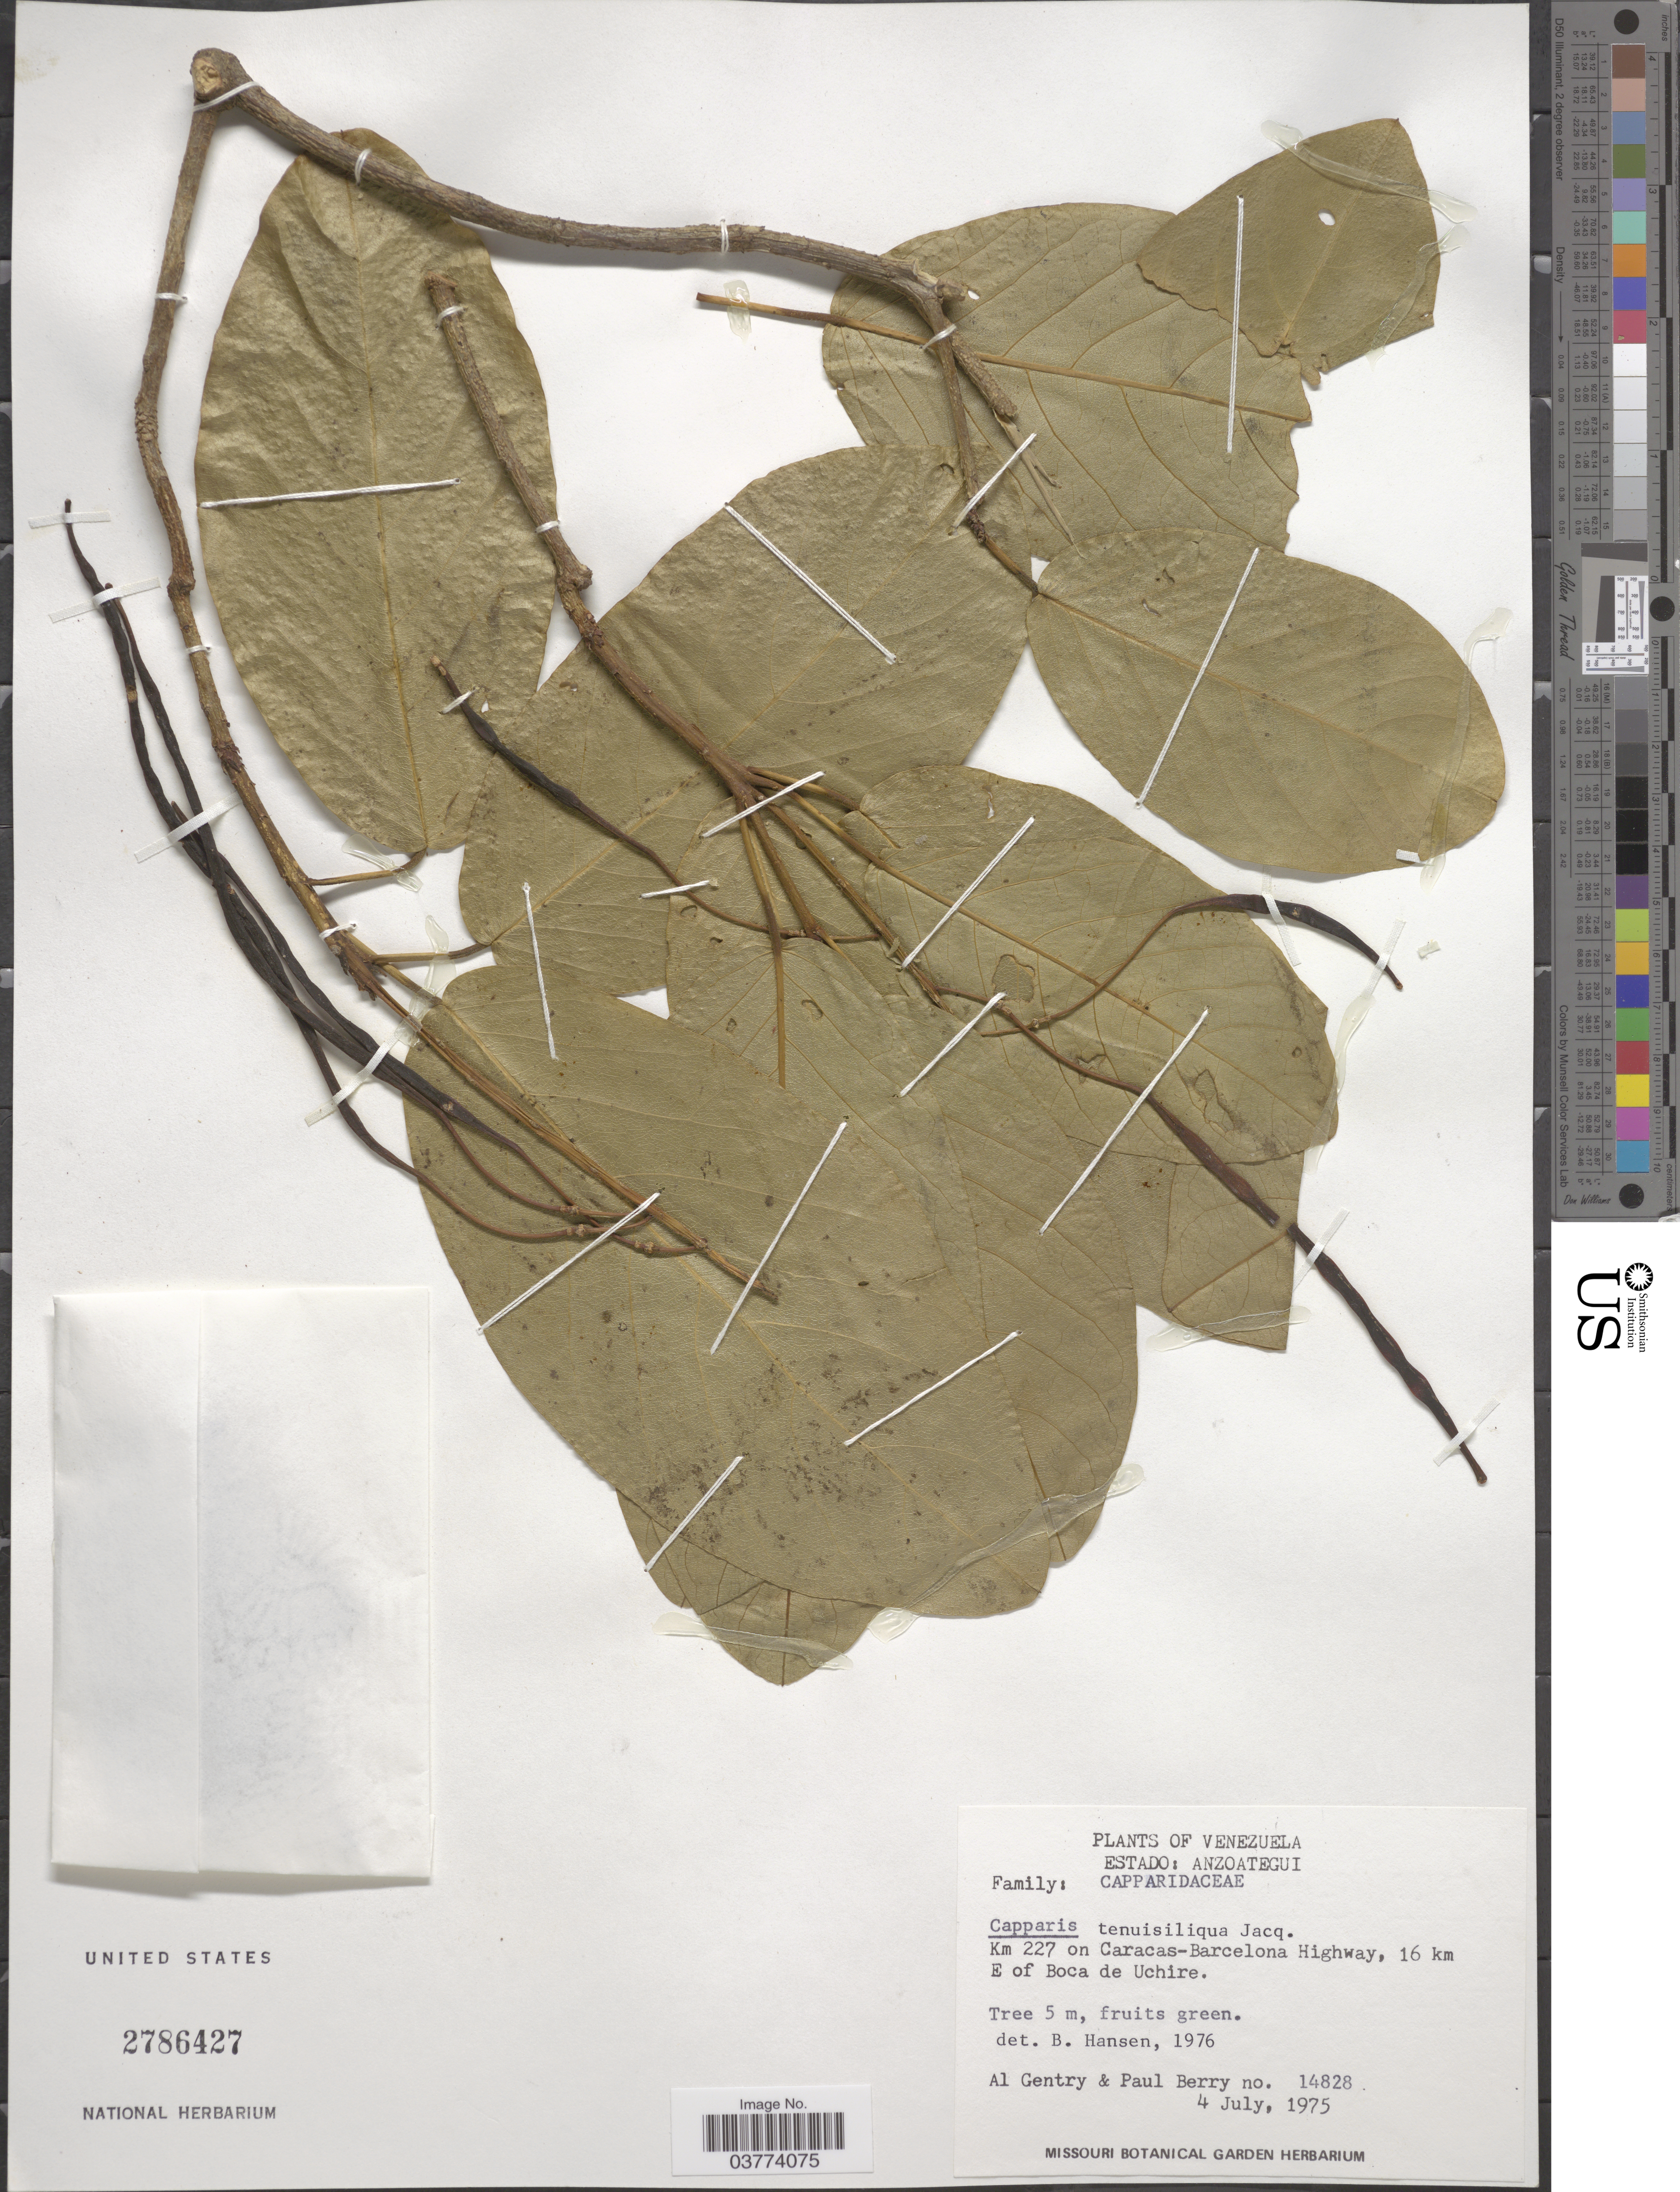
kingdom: Plantae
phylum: Tracheophyta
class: Magnoliopsida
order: Brassicales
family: Capparaceae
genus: Monilicarpa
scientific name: Monilicarpa tenuisiliqua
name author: (Jacq.) Cornejo & Iltis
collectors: A. H. Gentry & P. E. Berry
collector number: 14828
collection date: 1975-07-04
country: Venezuela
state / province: Anzoategui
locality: Km 227 on Caracas-Barcelona Highway, 16 km E of Boca de Uchire.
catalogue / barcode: US 2786427